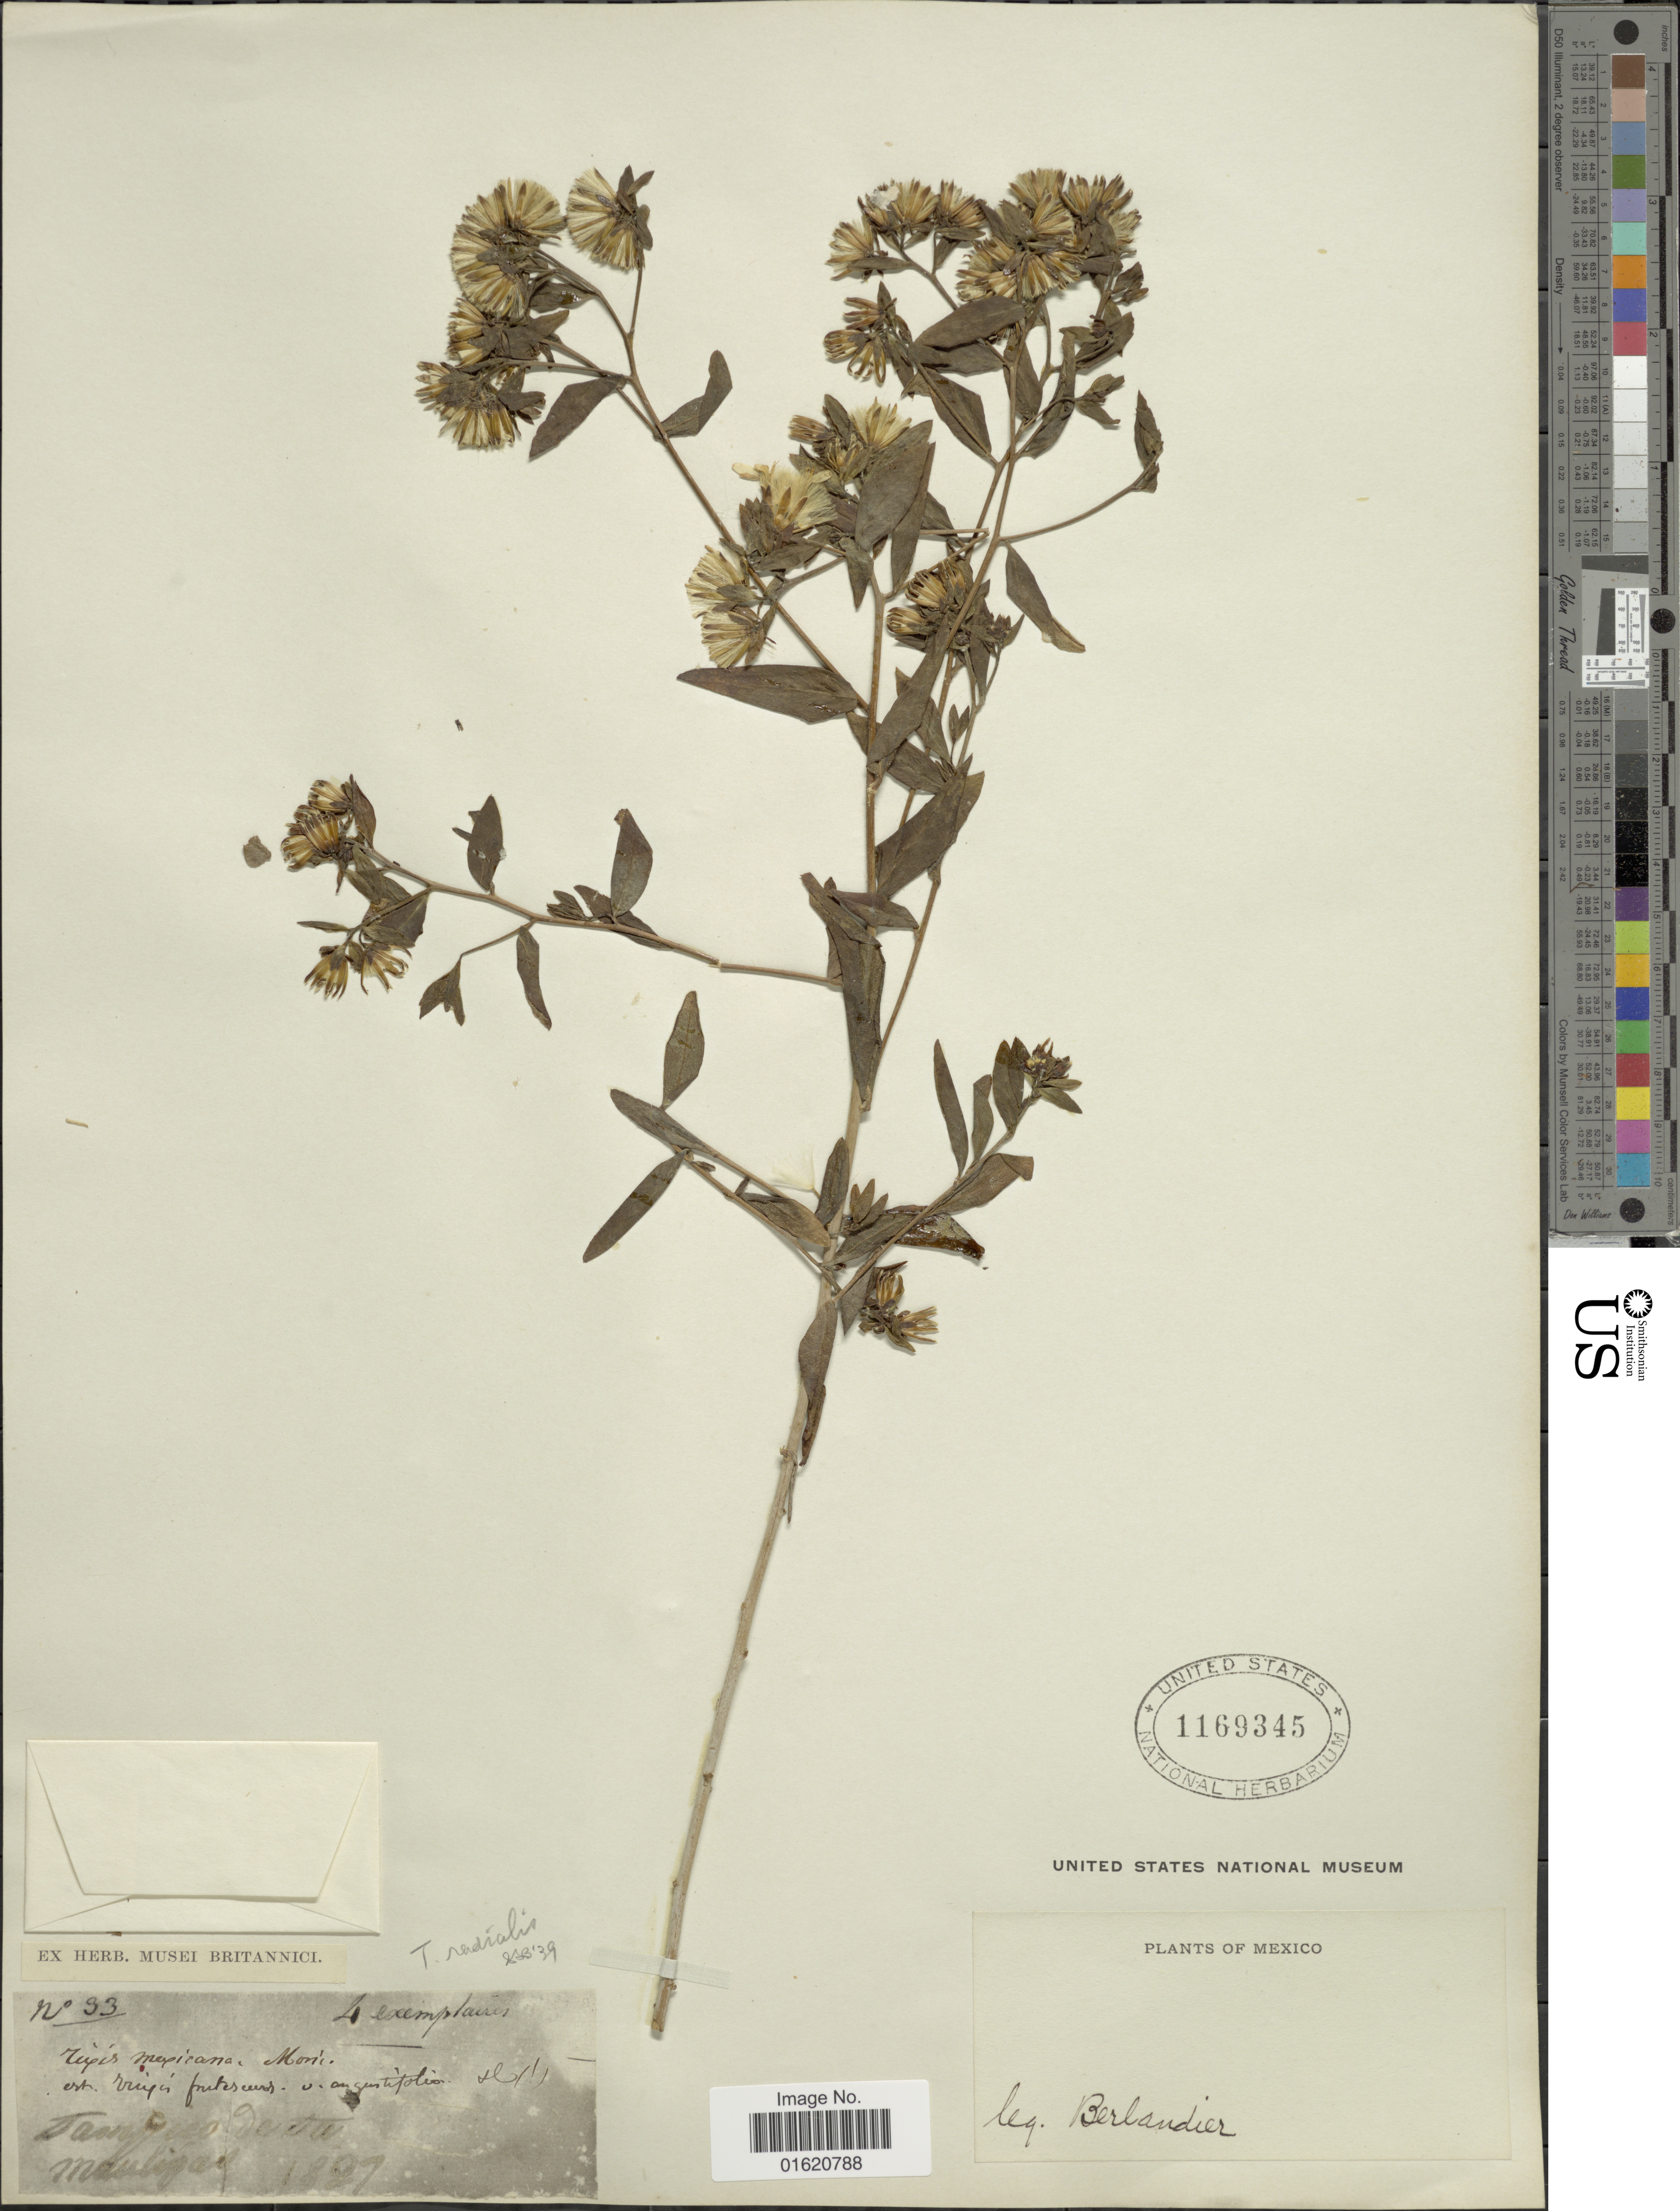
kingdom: Plantae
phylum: Tracheophyta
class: Magnoliopsida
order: Asterales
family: Asteraceae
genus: Trixis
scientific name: Trixis inula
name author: Crantz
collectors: J. L. Berlandier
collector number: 33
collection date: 1827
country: Mexico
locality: Tangero, Manligo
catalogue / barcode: US 1169345